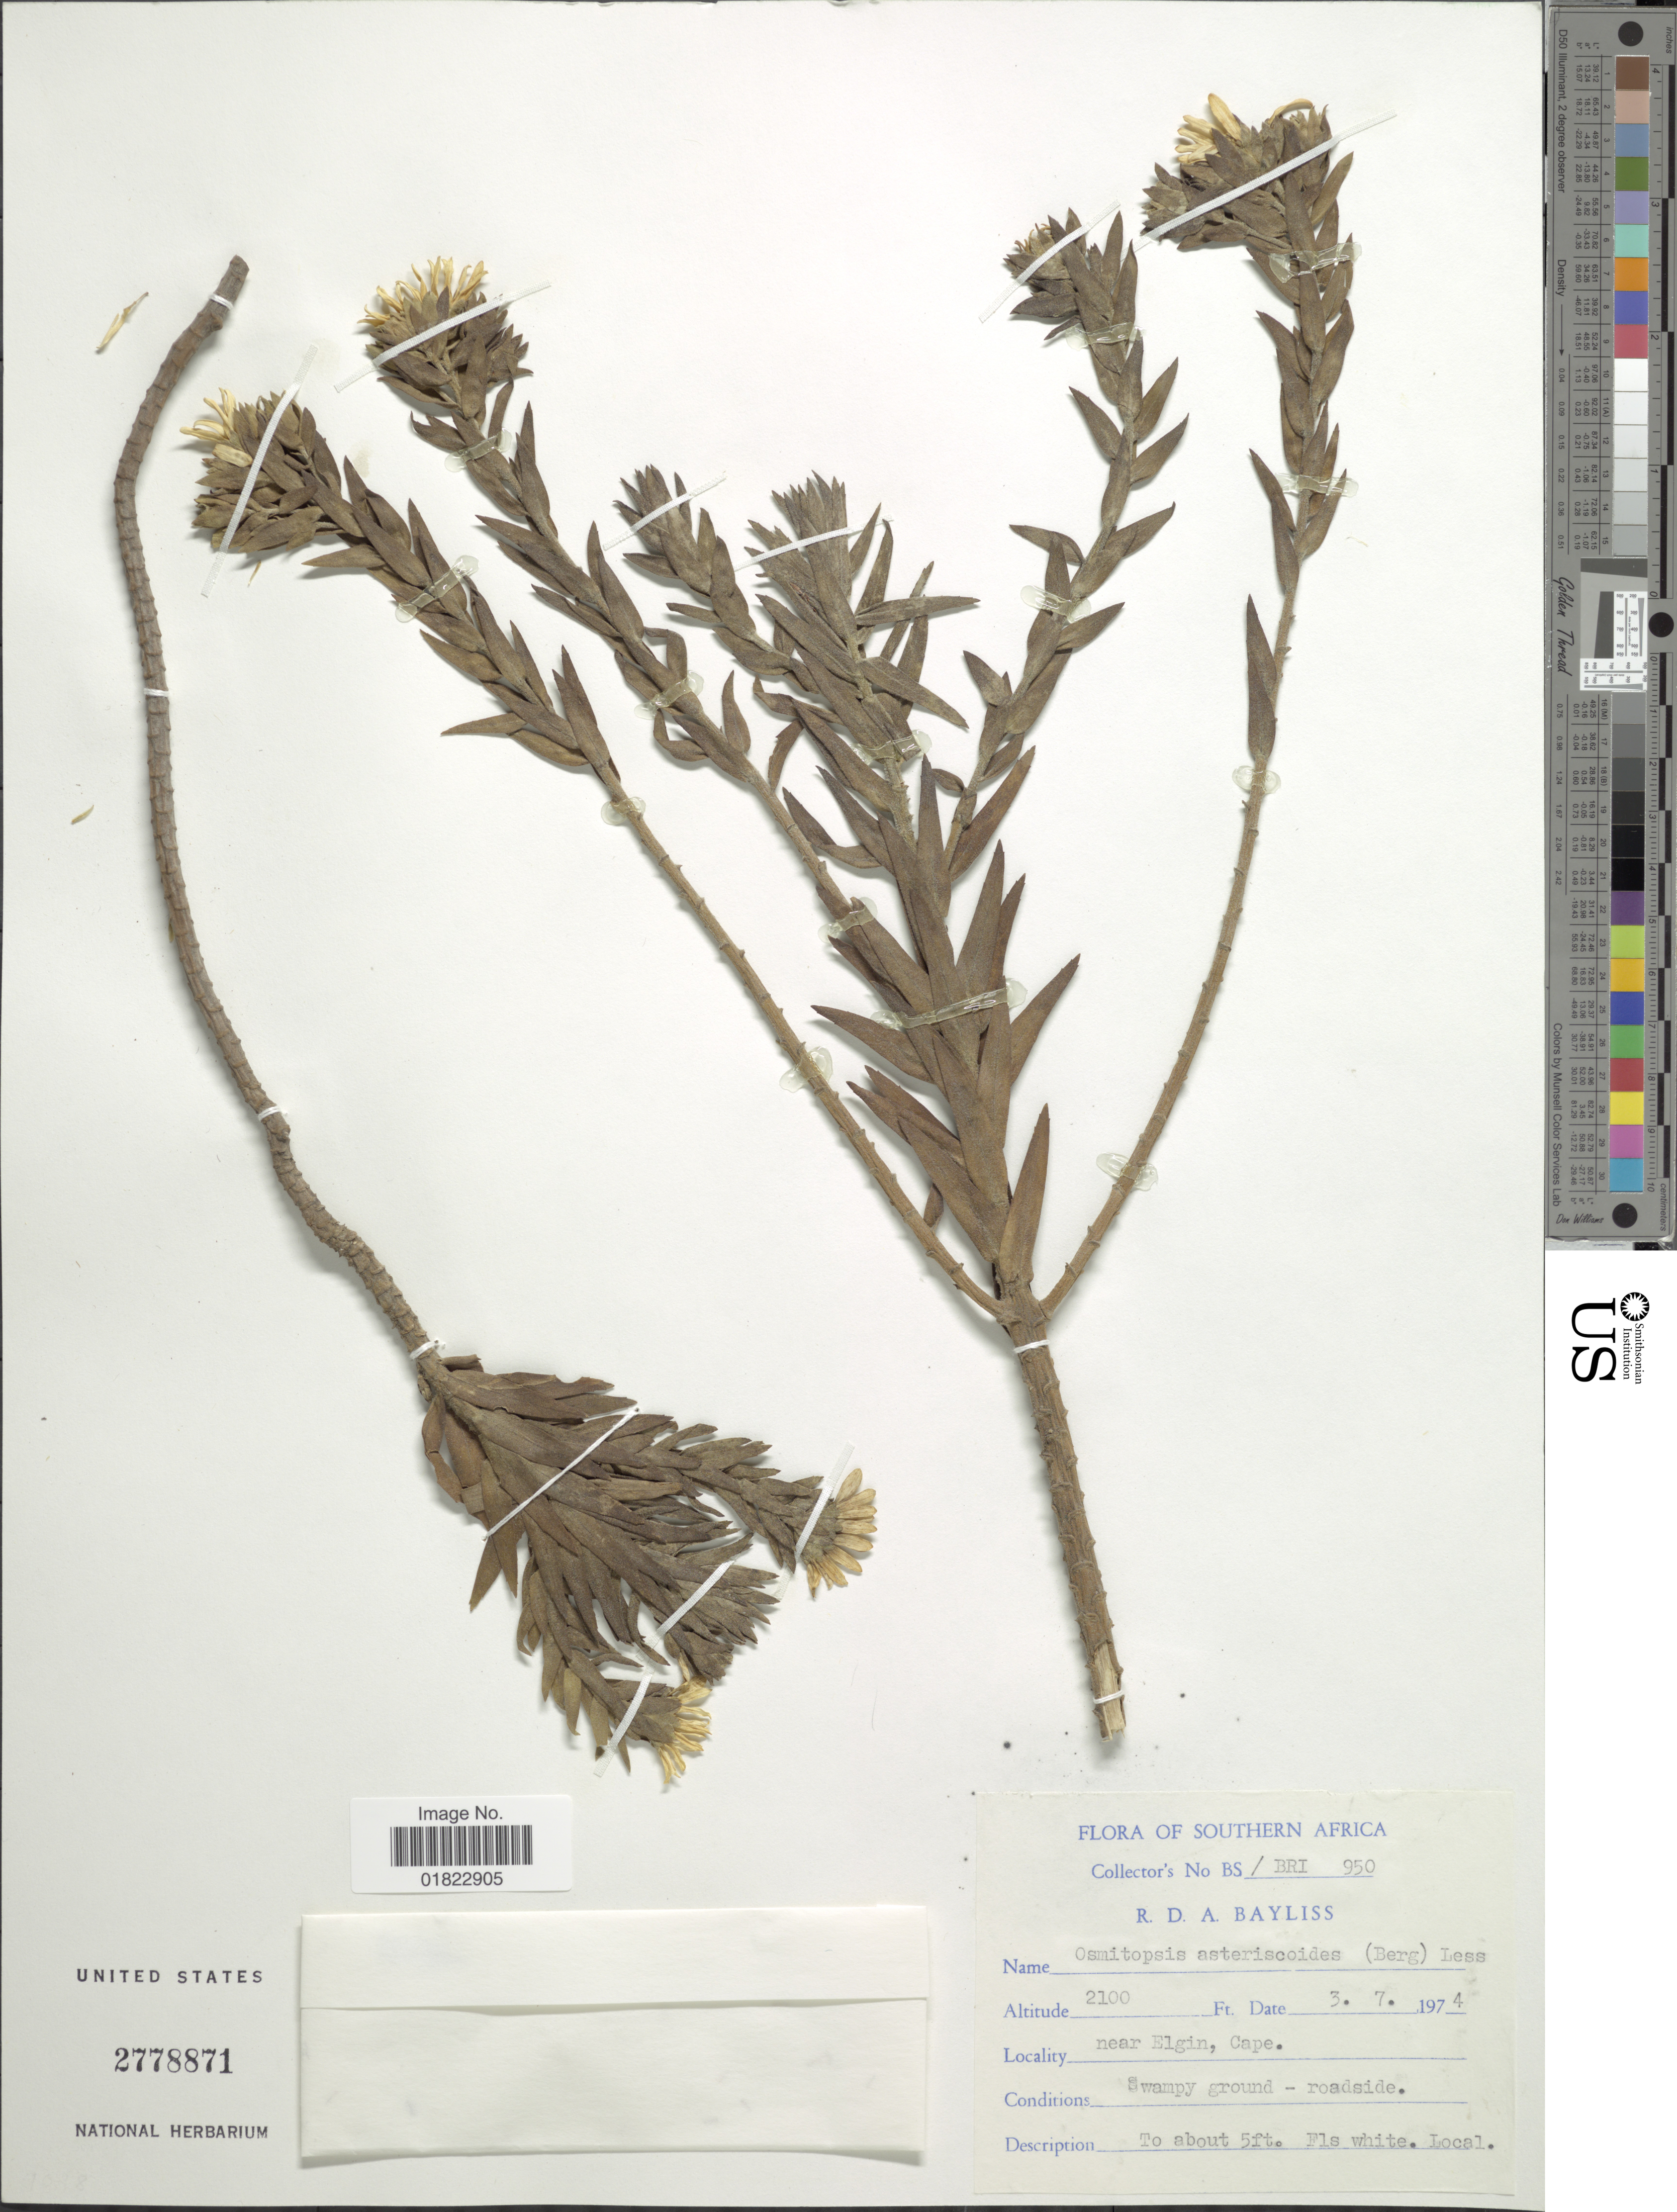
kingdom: Plantae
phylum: Tracheophyta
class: Magnoliopsida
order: Asterales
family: Asteraceae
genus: Osmitopsis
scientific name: Osmitopsis astericoides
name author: (Berg) Less.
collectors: R. Bayliss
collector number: BS/BRI 950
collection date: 1974-07-03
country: South Africa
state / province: Western Cape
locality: South Africa. Near Elgin, Cape. Southern Africa.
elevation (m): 640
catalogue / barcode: US 2778871